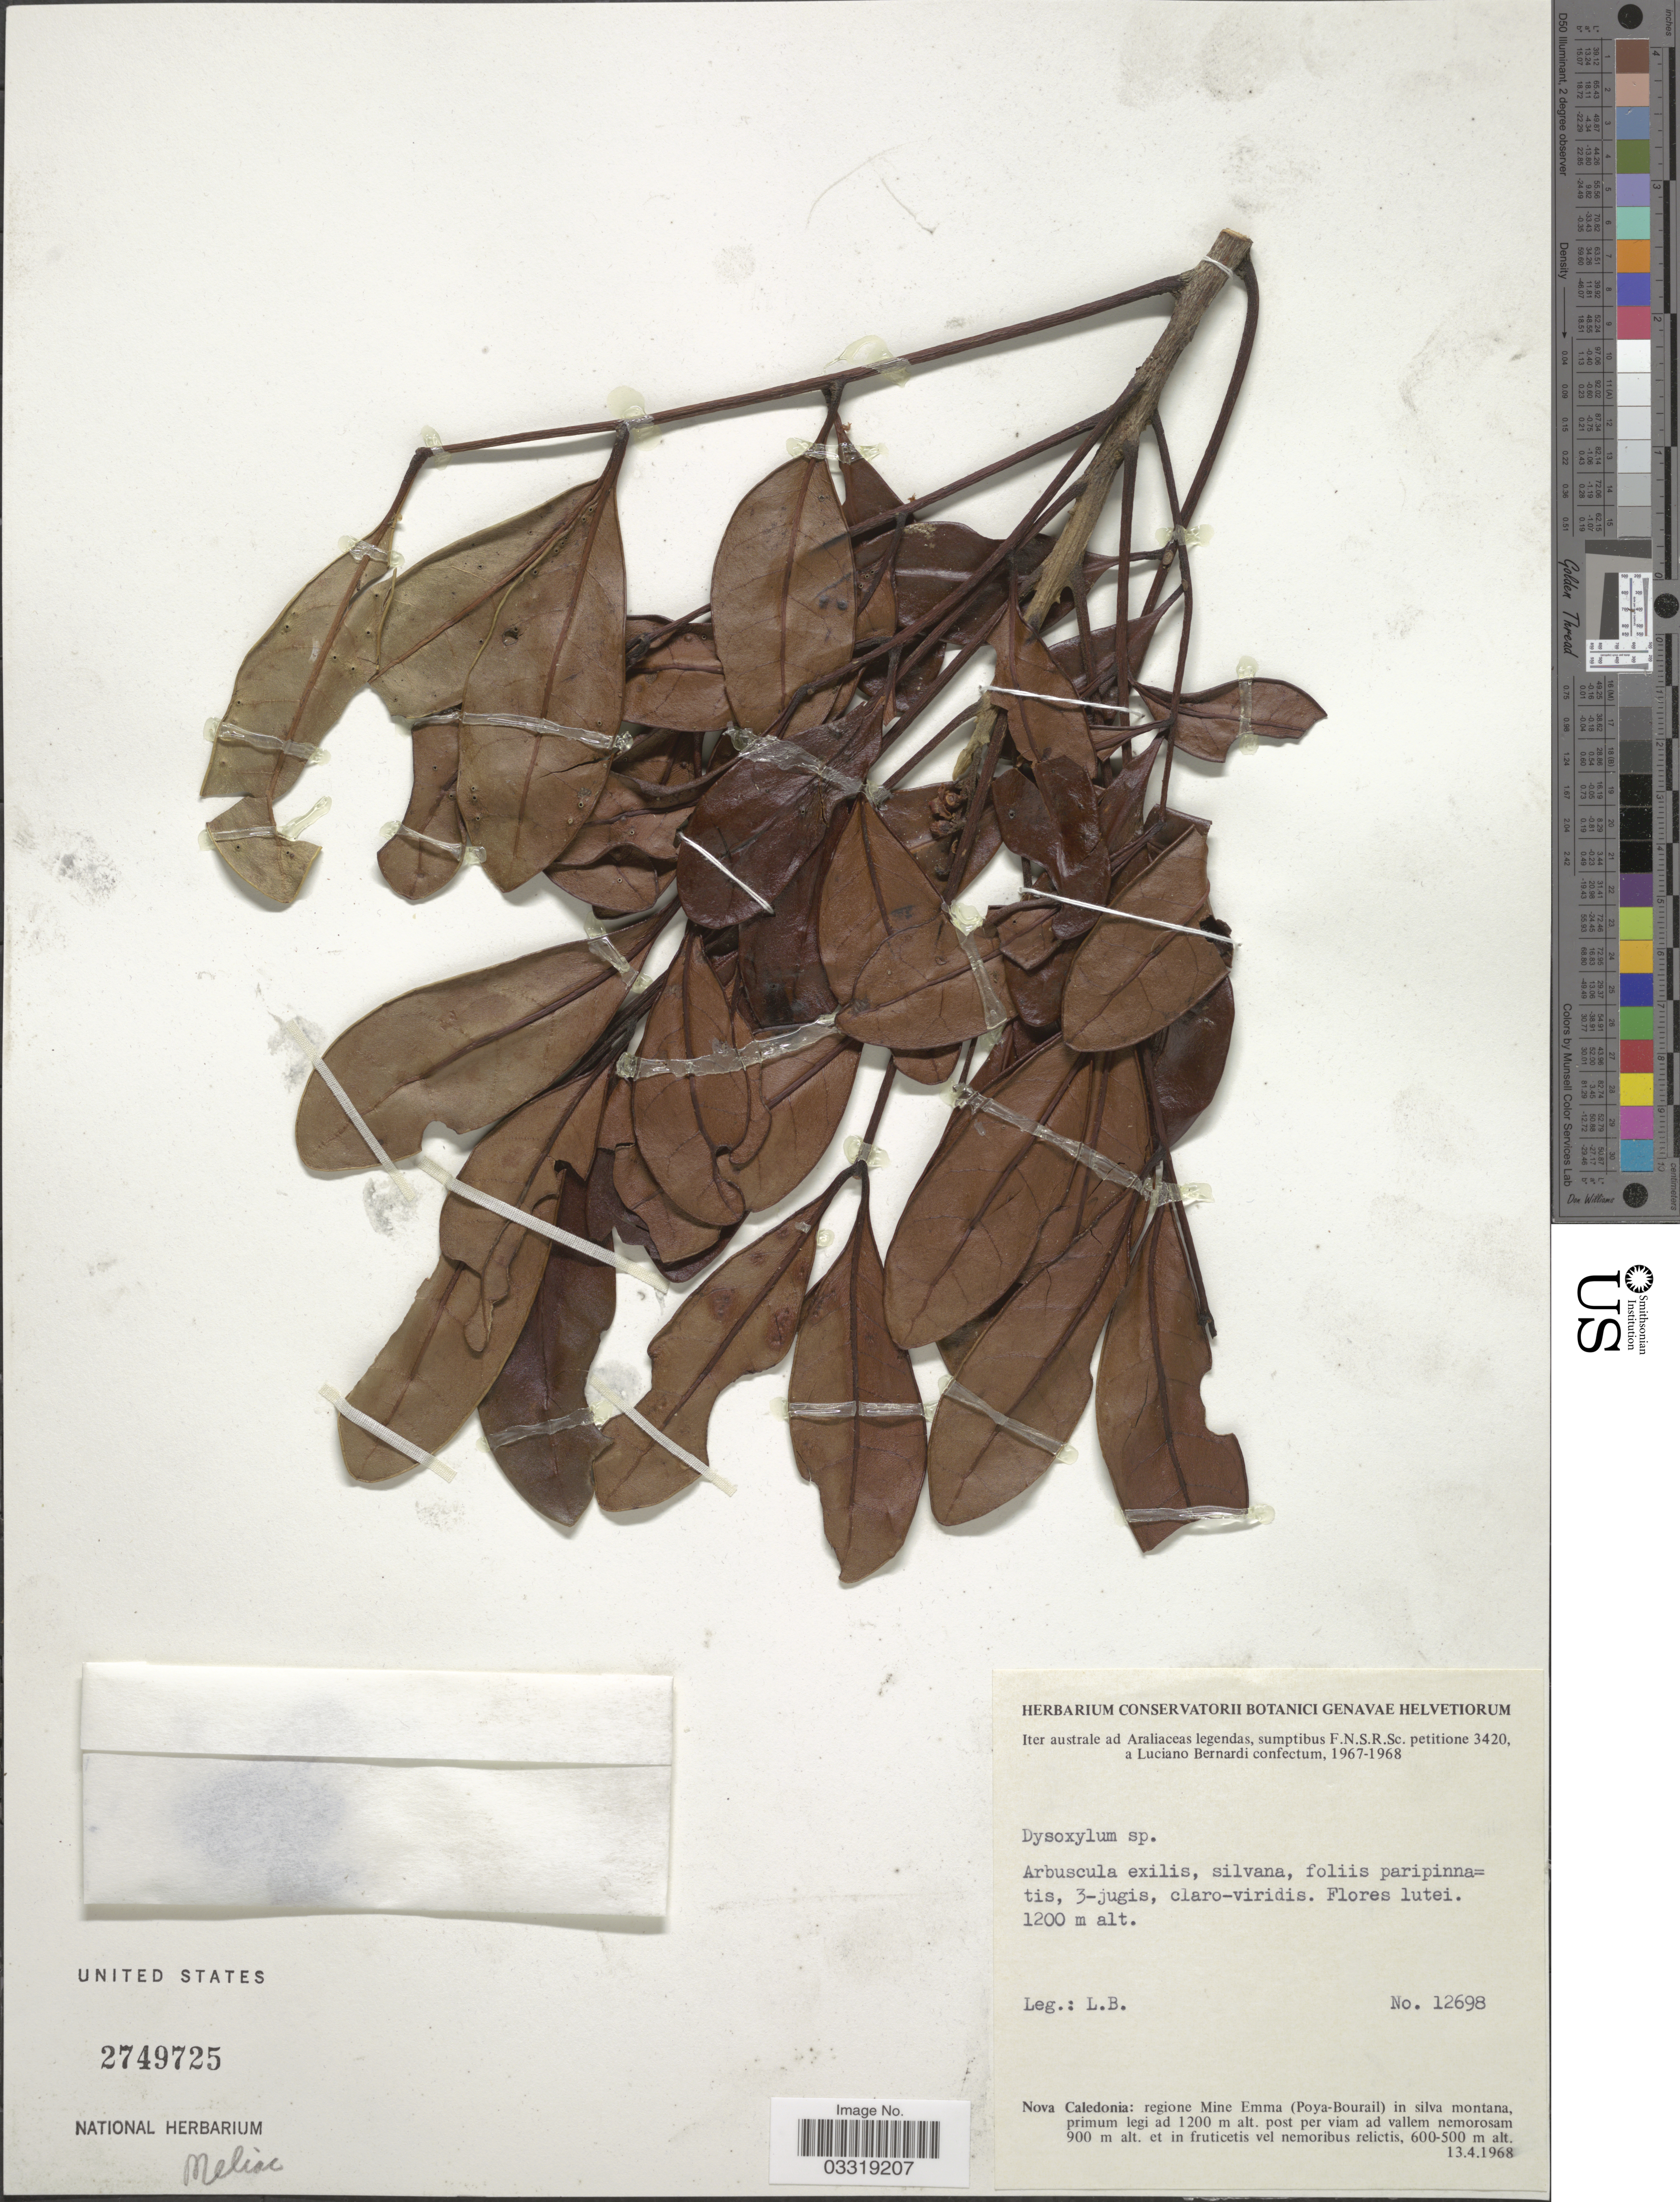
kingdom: Plantae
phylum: Tracheophyta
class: Magnoliopsida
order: Sapindales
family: Meliaceae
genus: Didymocheton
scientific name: Didymocheton canalensis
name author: (Baill.) Holzmeyer & Mabb.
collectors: L. Bernardi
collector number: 12698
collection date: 1968-04-13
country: New Caledonia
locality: Nova Caledonia: regione Mine Emma (Poya-Bourail) in silva montana.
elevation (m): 1200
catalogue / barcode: US 2749725